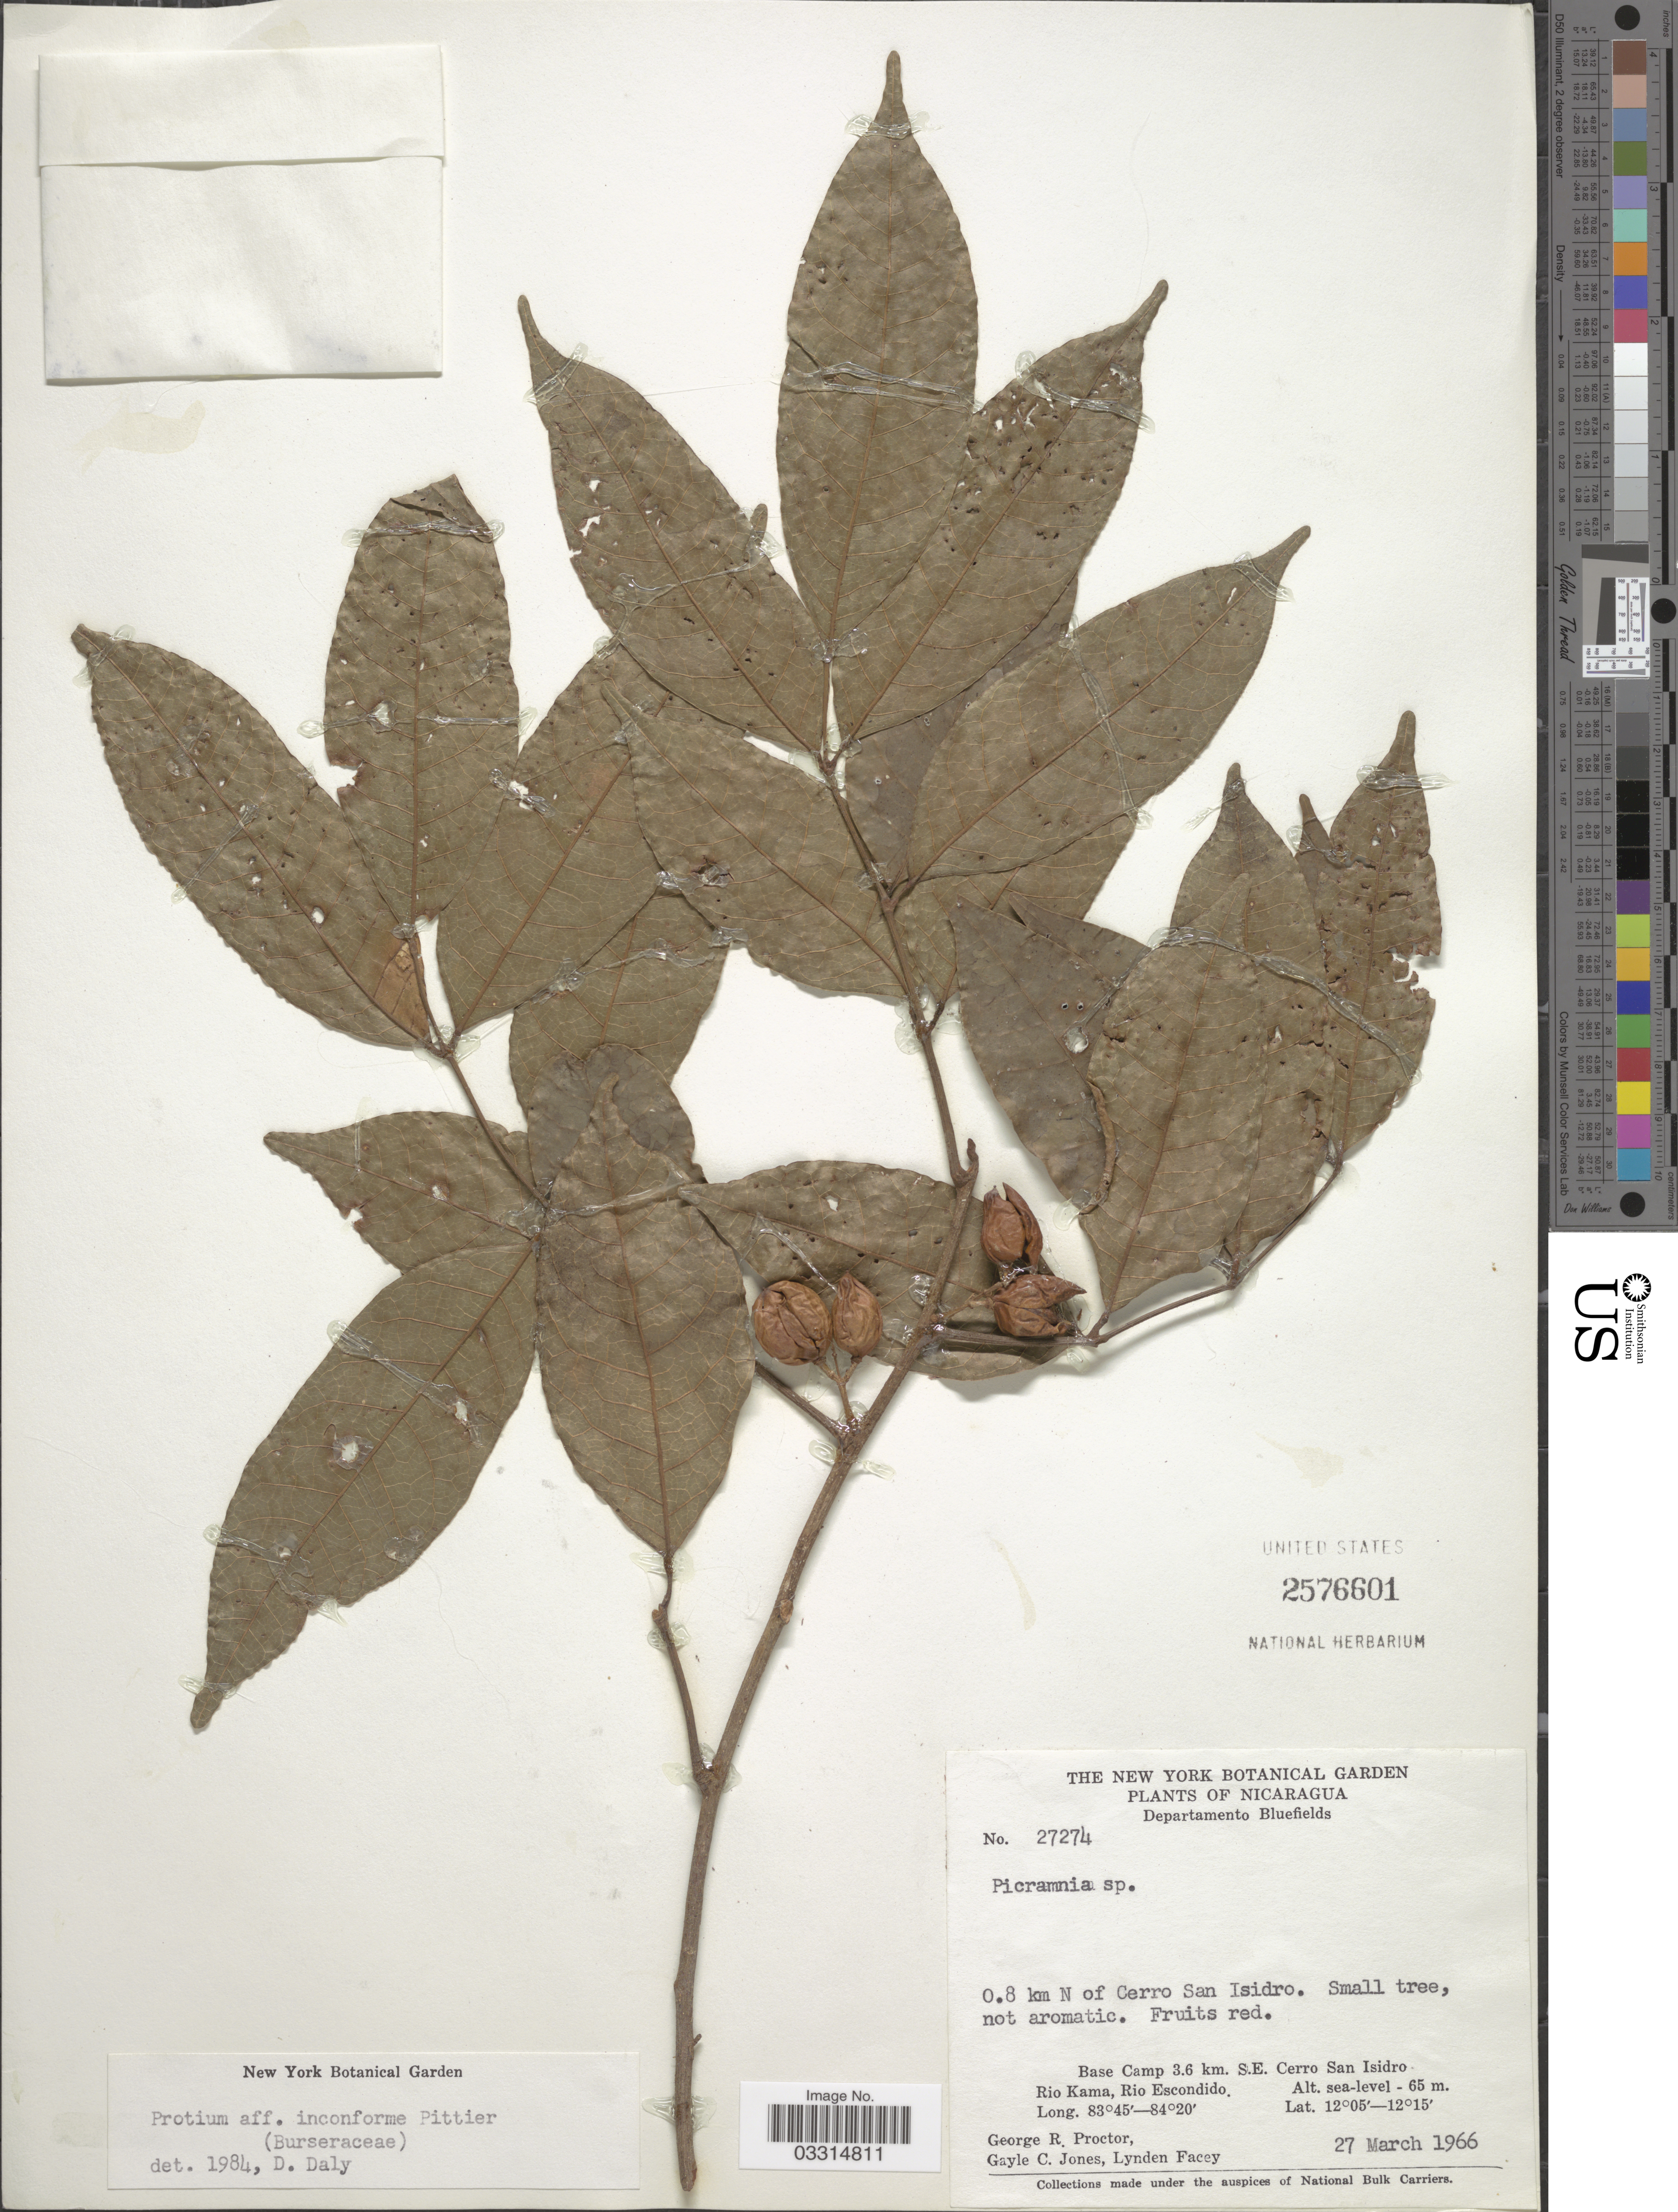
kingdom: Plantae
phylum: Tracheophyta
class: Magnoliopsida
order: Sapindales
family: Burseraceae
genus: Protium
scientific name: Protium confusum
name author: (Rose) Pittier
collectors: G. Proctor, G. C. Jones & L. Facey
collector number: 27274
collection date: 1966-03-27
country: Nicaragua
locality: Departamento Bluefields, 0.8 km N of Cerro San Isidro. Base Camp 3.6 km. S.E. Cerro San Isidro. Rio Kama, Rio Escondido.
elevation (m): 0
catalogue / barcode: US 2576601